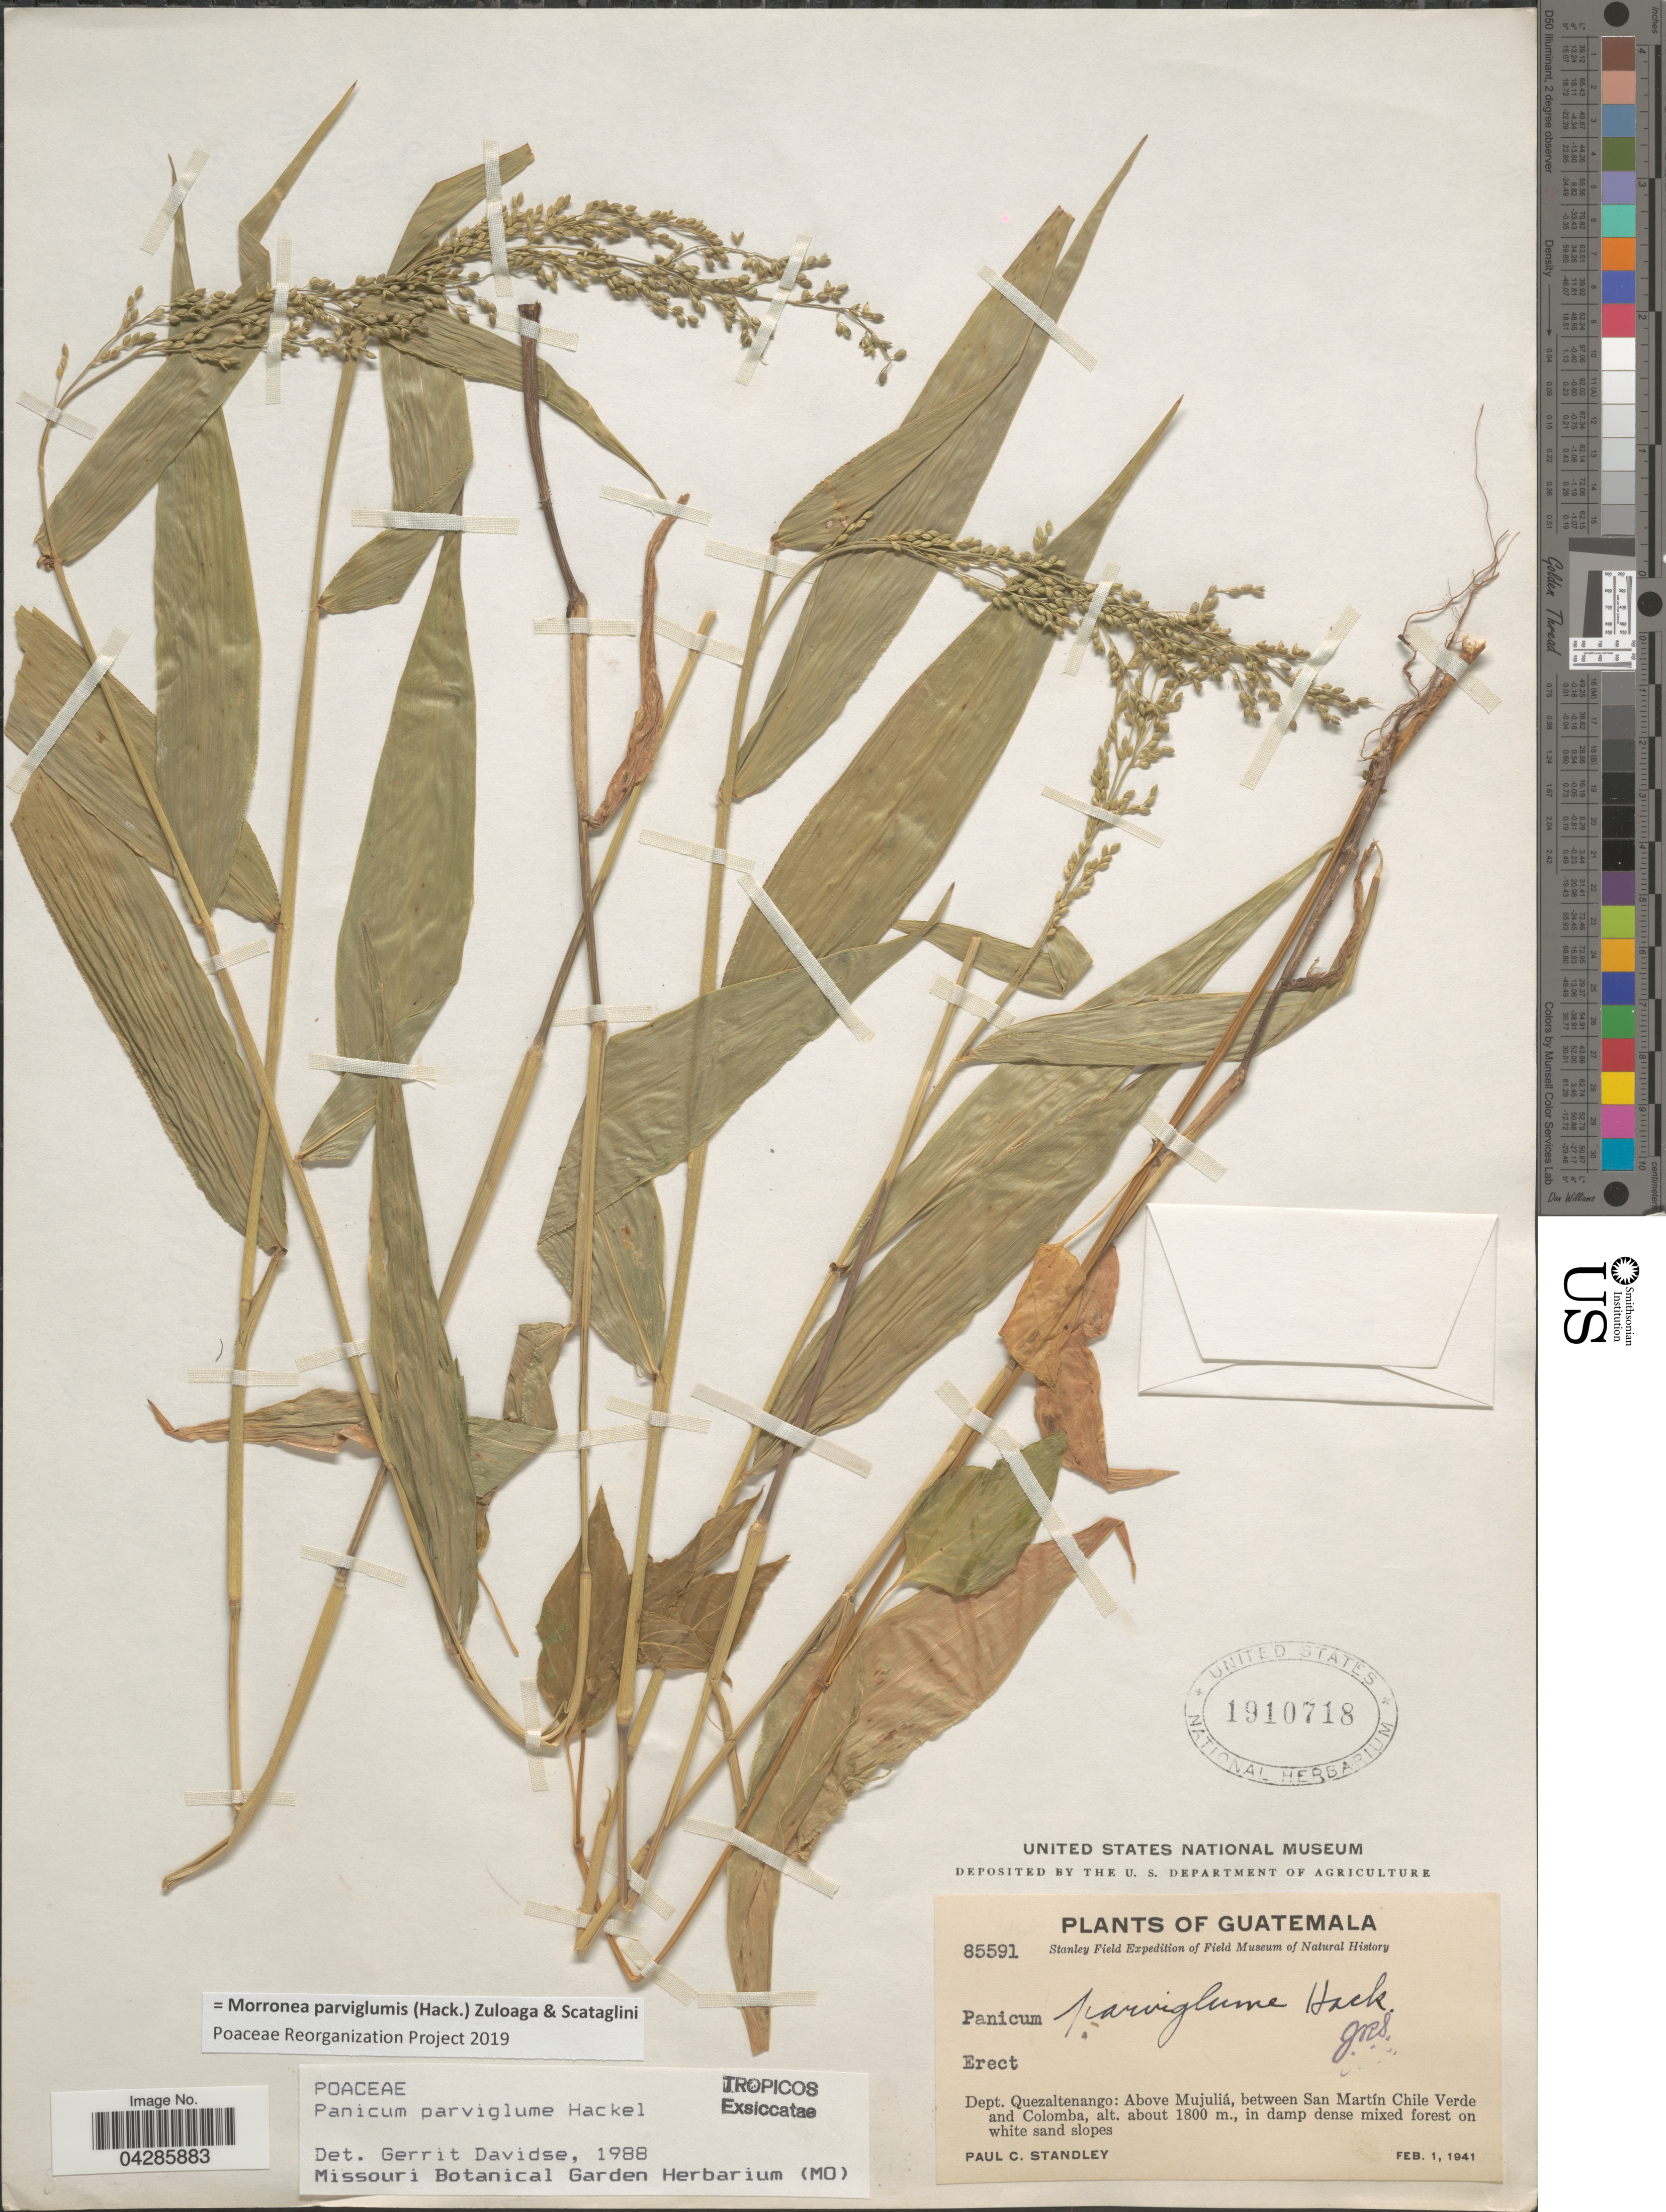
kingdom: Plantae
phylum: Tracheophyta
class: Liliopsida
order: Poales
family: Poaceae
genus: Morronea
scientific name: Morronea parviglumis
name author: (Hack.) Zuloaga & Scataglini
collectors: P. C. Standley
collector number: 85591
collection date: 1941-02-01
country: Guatemala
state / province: Quetzaltenango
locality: Stanley Field Expedition. Dept. Quezaltenango: Above Mujuliá, between San Martín Chile Verder and Columba, in damp dense mixed forest on white sand slopes.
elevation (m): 1800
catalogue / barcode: US 1910718